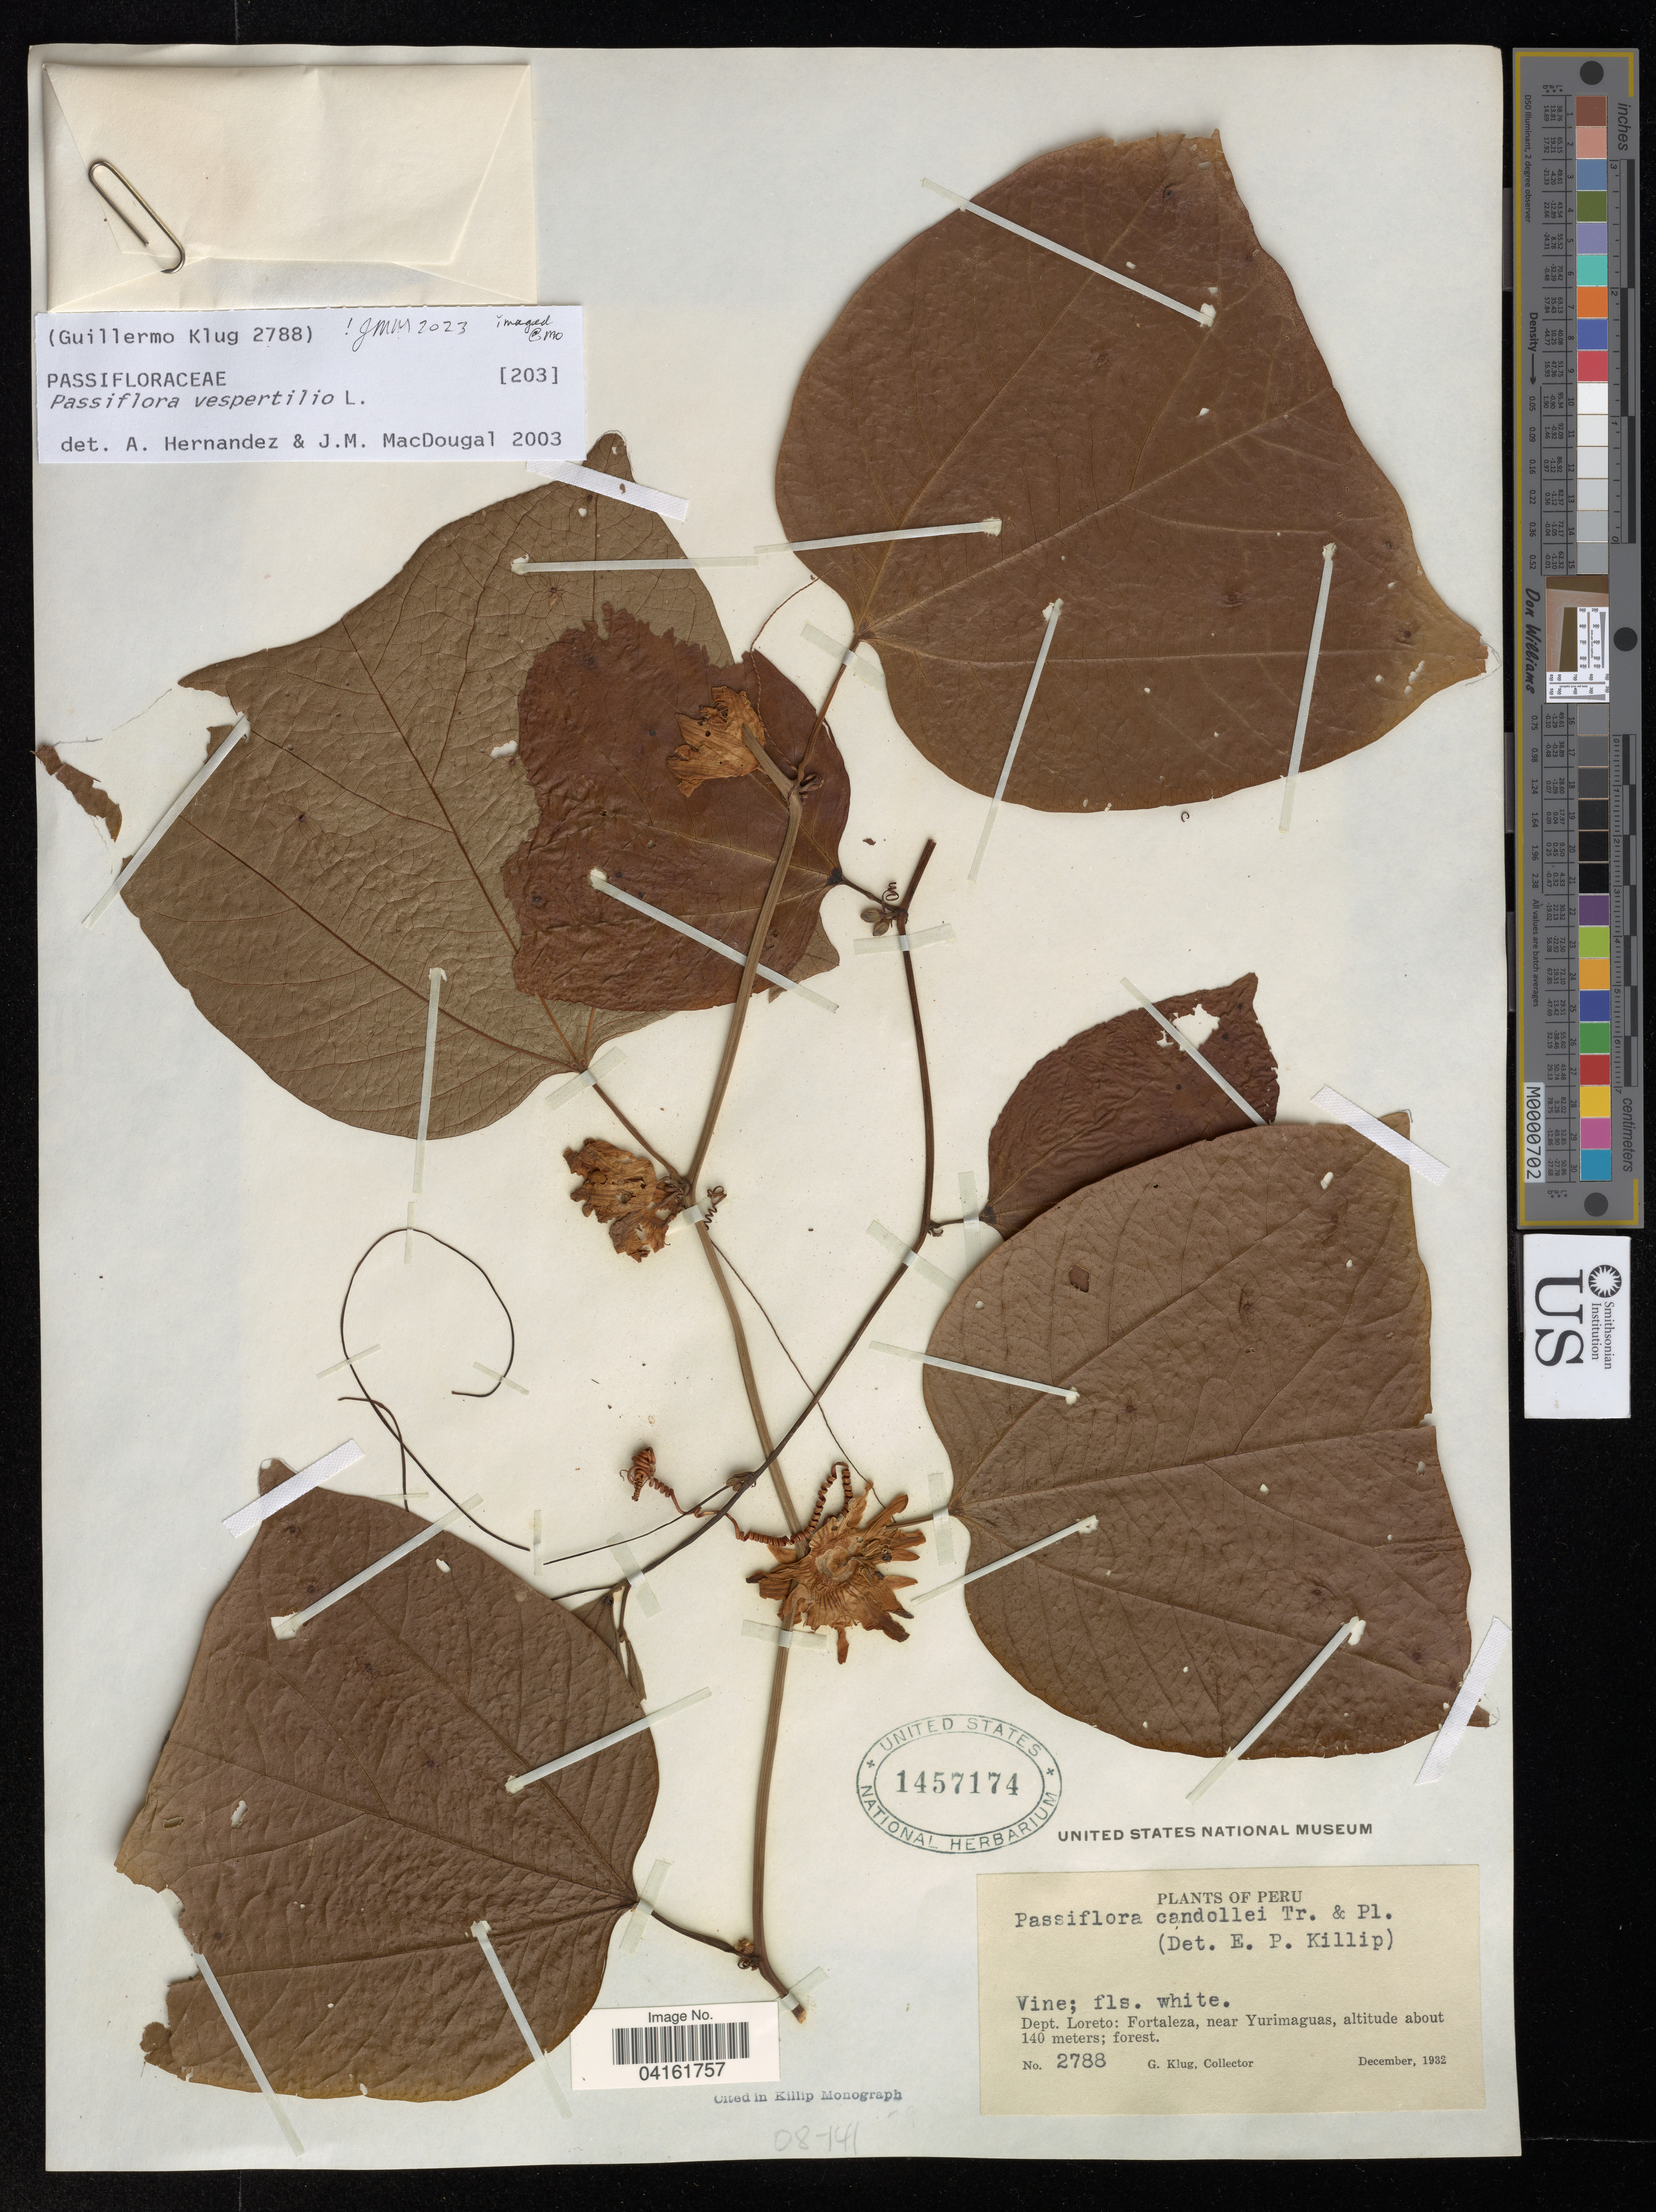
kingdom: Plantae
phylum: Tracheophyta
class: Magnoliopsida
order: Malpighiales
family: Passifloraceae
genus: Passiflora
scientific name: Passiflora vespertilio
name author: L.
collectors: G. Klug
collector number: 2788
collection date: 1932-12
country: Peru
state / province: Loreto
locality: Fortaleza, near Yurimaguas.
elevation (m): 140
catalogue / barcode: US 1457174